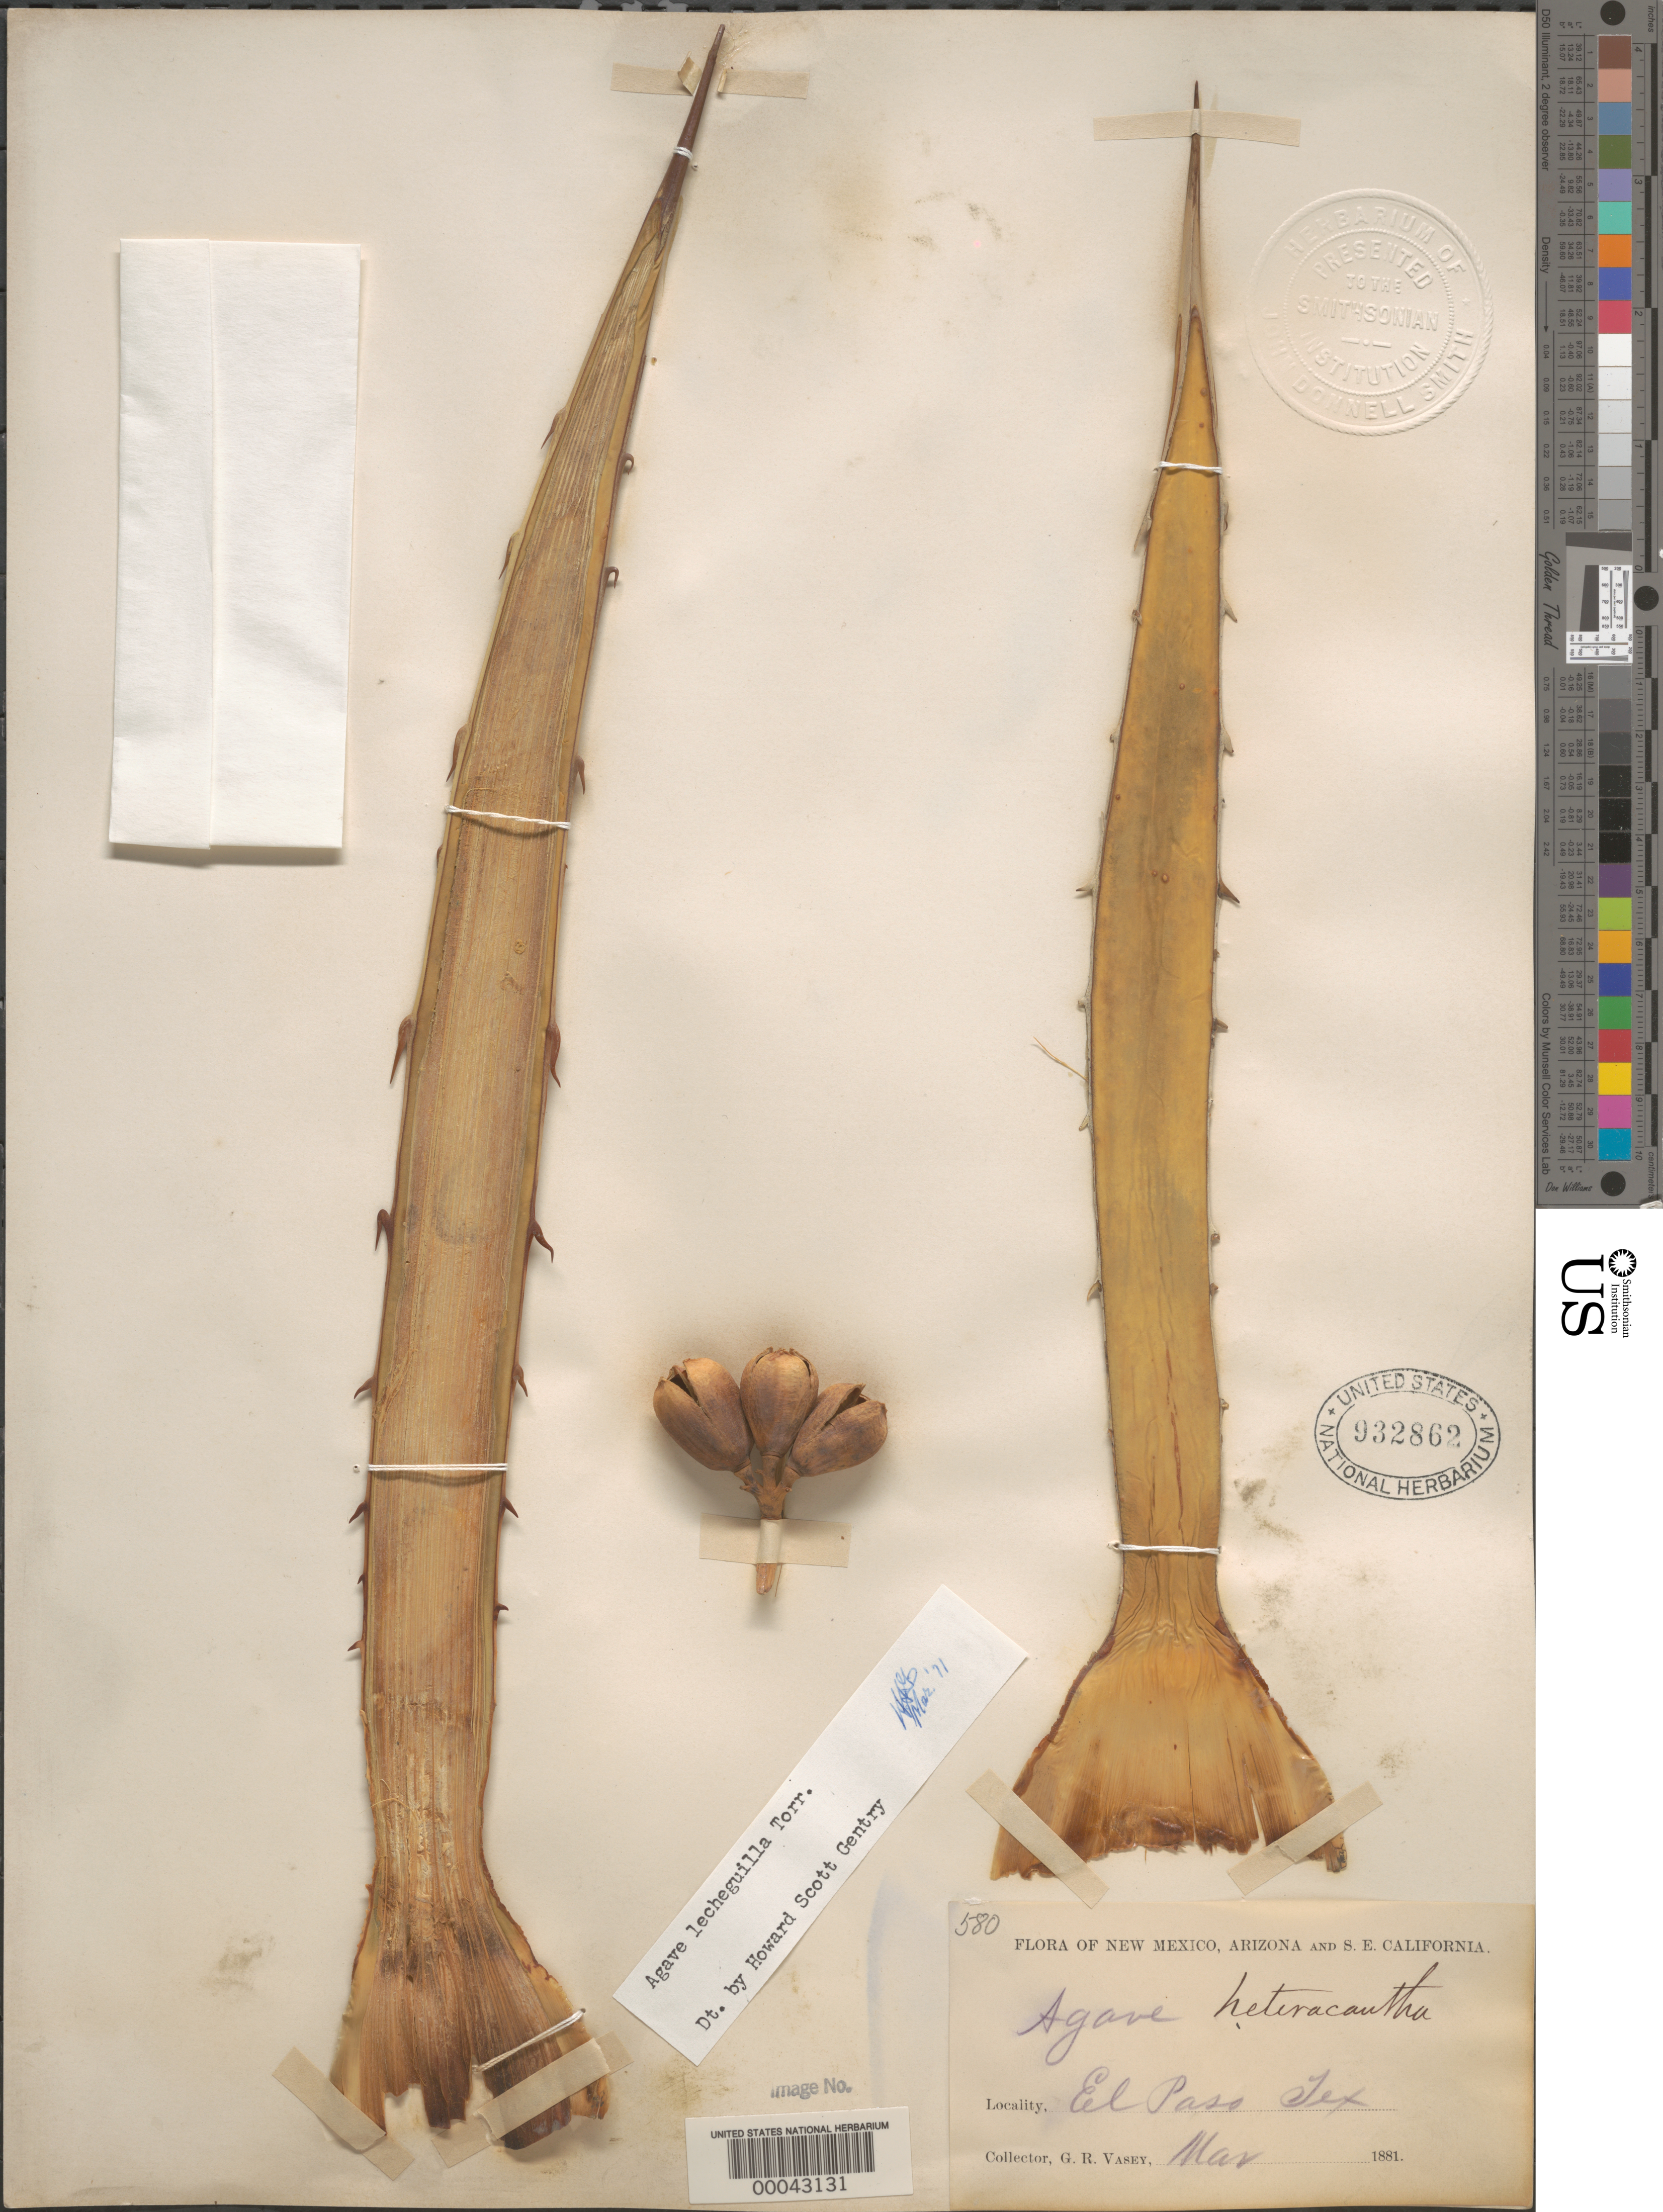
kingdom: Plantae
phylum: Tracheophyta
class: Liliopsida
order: Asparagales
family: Asparagaceae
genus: Agave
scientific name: Agave lechuguilla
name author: Torr.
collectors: G. R. Vasey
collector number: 580?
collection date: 1881-03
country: United States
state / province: Texas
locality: El Paso.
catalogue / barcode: US 932862